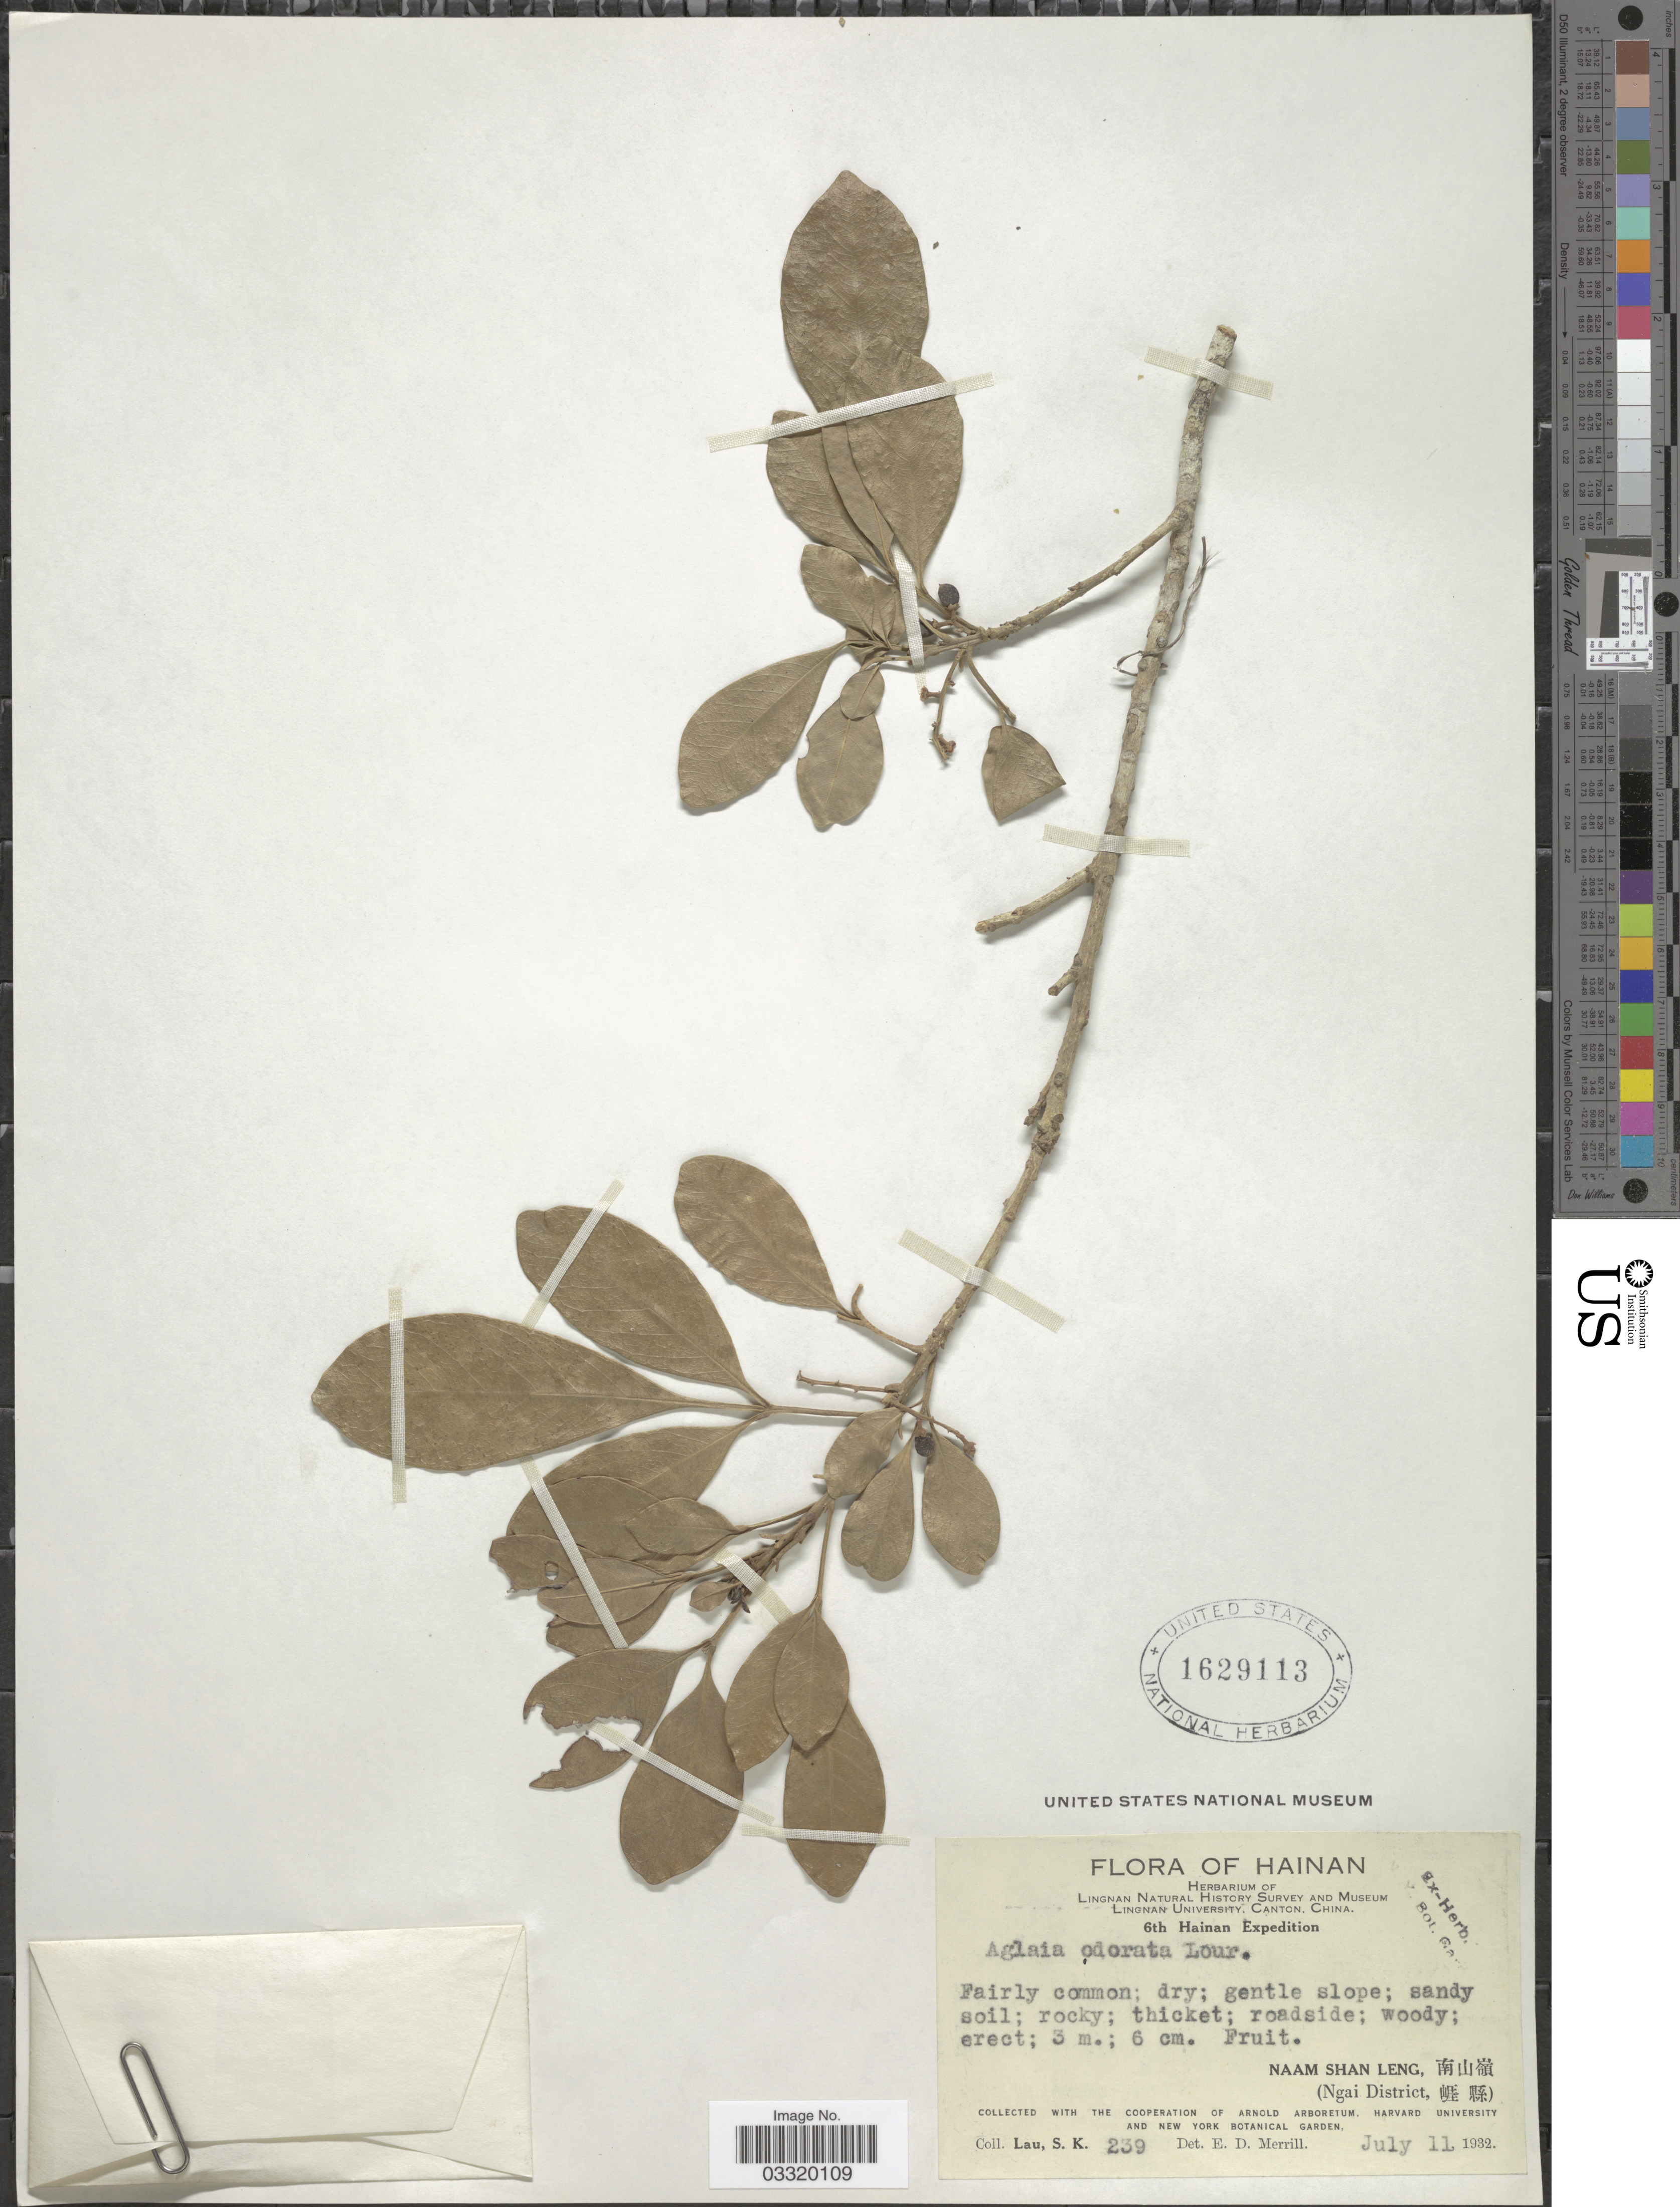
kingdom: Plantae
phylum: Tracheophyta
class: Magnoliopsida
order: Sapindales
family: Meliaceae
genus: Aglaia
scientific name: Aglaia odorata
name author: Lour.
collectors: S. K. Lau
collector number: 239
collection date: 1932-07-11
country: China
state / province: Hainan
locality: Naam Shan Leng. (Ngai District).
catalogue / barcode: US 1629113